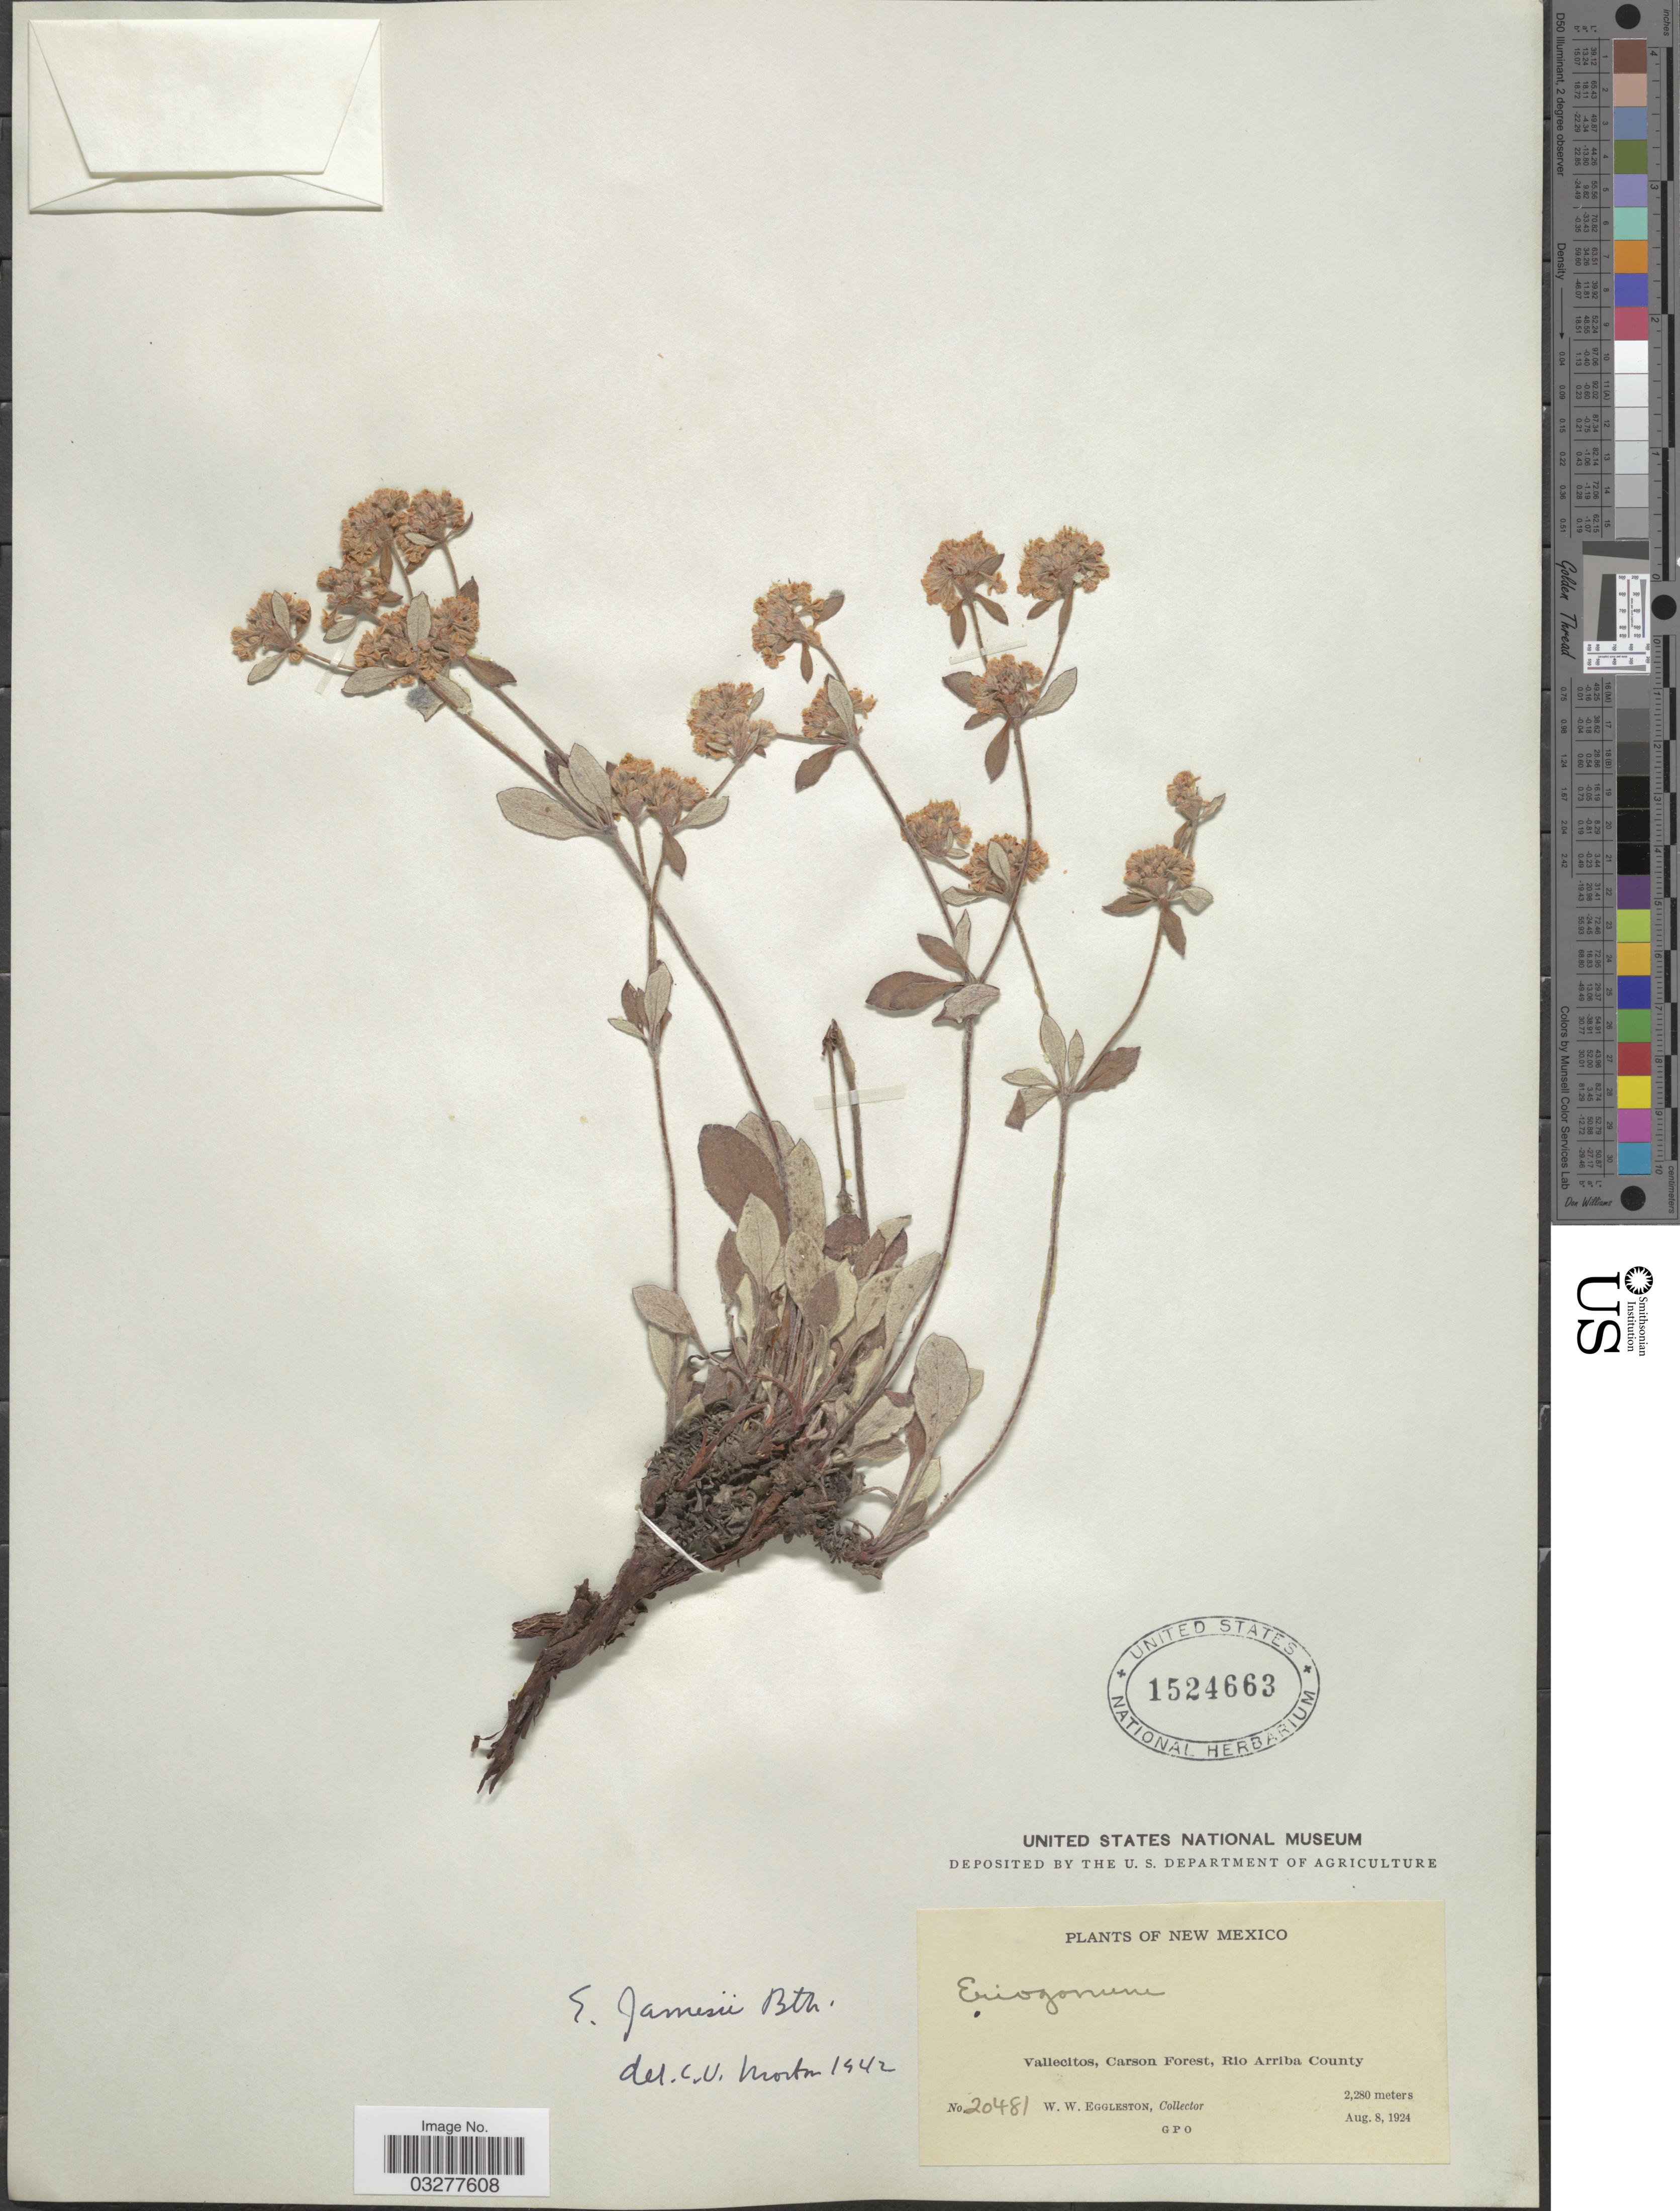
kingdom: Plantae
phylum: Tracheophyta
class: Magnoliopsida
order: Caryophyllales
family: Polygonaceae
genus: Eriogonum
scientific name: Eriogonum jamesii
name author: Benth.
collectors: W. W. Eggleston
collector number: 20481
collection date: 1924-08-08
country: United States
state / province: New Mexico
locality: Vallecitos, Carson Forest, Rio Arriba County.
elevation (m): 2280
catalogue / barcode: US 1524663